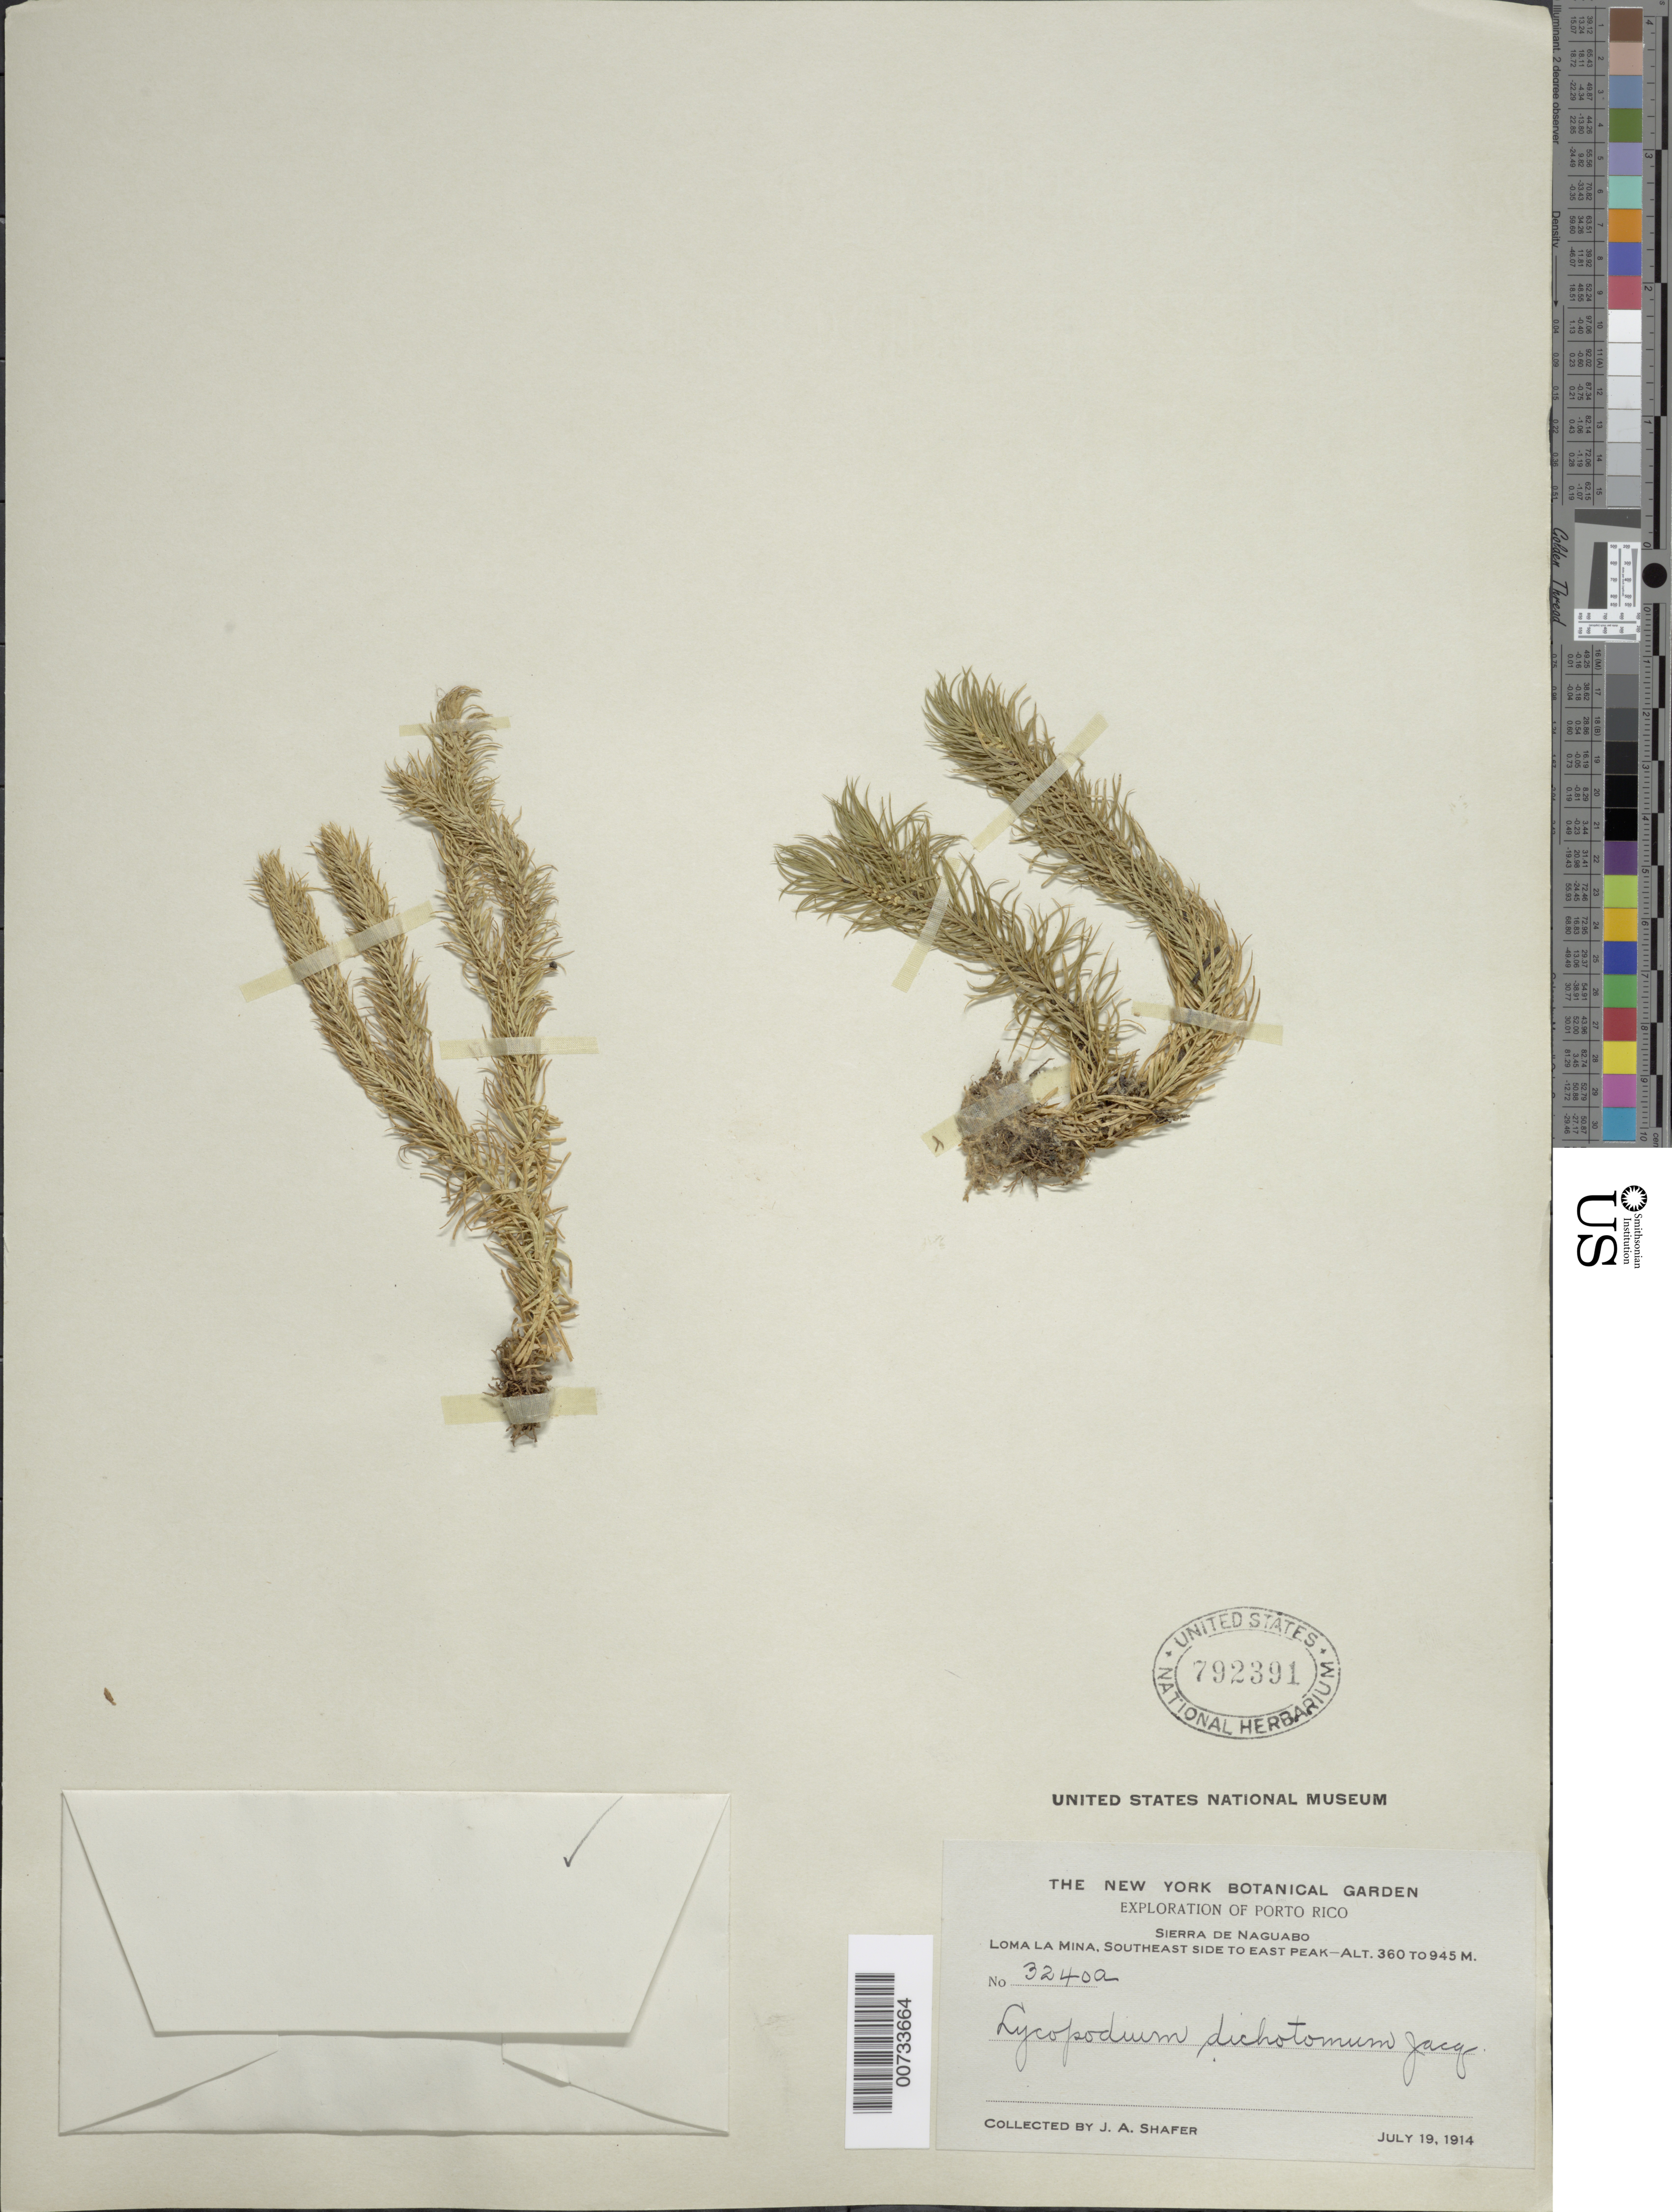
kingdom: Plantae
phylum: Tracheophyta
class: Lycopodiopsida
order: Lycopodiales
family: Lycopodiaceae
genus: Phlegmariurus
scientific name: Phlegmariurus dichotomus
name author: (Jacq.) W.H. Wagner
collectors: J. A. Shafer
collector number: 3240a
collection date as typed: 19 Jul 1914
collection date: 1914-07-19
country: Puerto Rico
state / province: Naguabo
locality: Sierra de Naguabo: Loma la Mina, SE side of East Peak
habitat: SE side of East Peak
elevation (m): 360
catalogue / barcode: US 792391